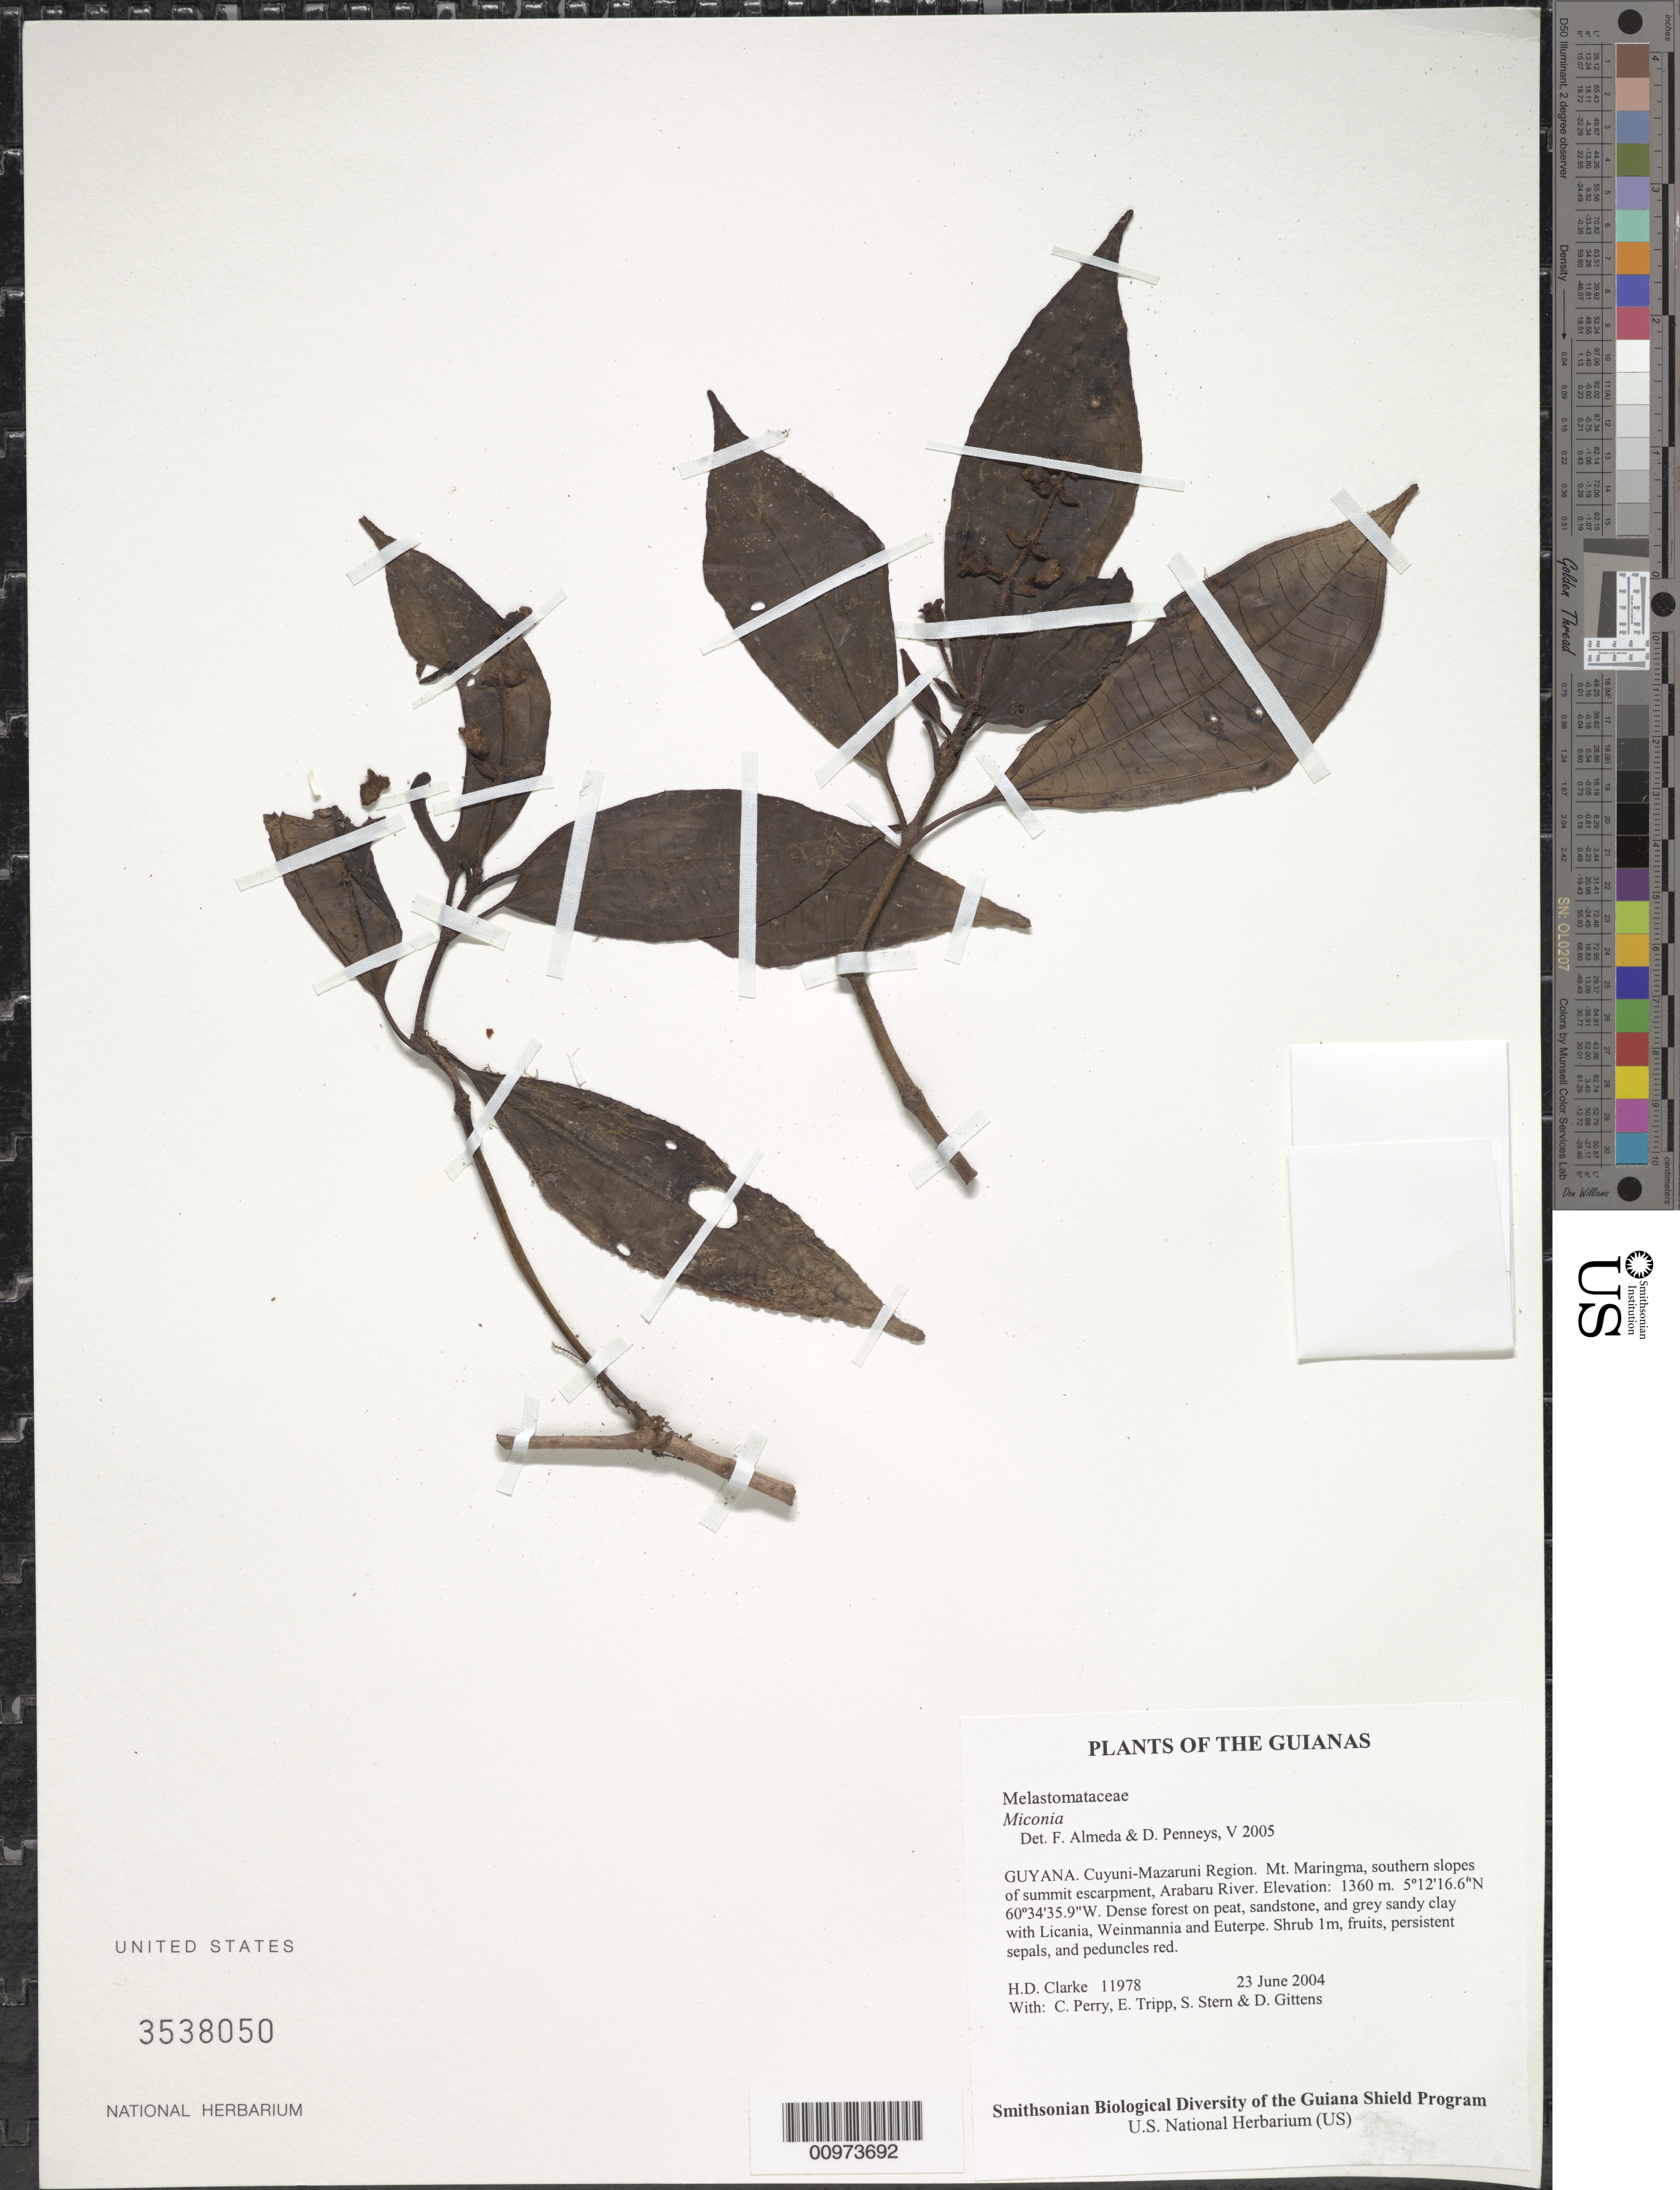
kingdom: Plantae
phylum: Tracheophyta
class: Magnoliopsida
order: Myrtales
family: Melastomataceae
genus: Miconia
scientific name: Miconia sp.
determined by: Almeda, F.; Penneys, D. S.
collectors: H. D. Clarke, C. Perry, E. Tripp, S. R. Stern & D. Gittens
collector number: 11978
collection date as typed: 23 June 2004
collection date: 2004-06-23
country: Guyana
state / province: Cuyuni-Mazaruni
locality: Mt. Maringma, southern slopes of summit escarpment, Arabaru River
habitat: Dense forest on peat, sandstone, and grey sandy clay with Licania, Weinmannia and Euterpe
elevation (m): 1360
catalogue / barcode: US 3538050